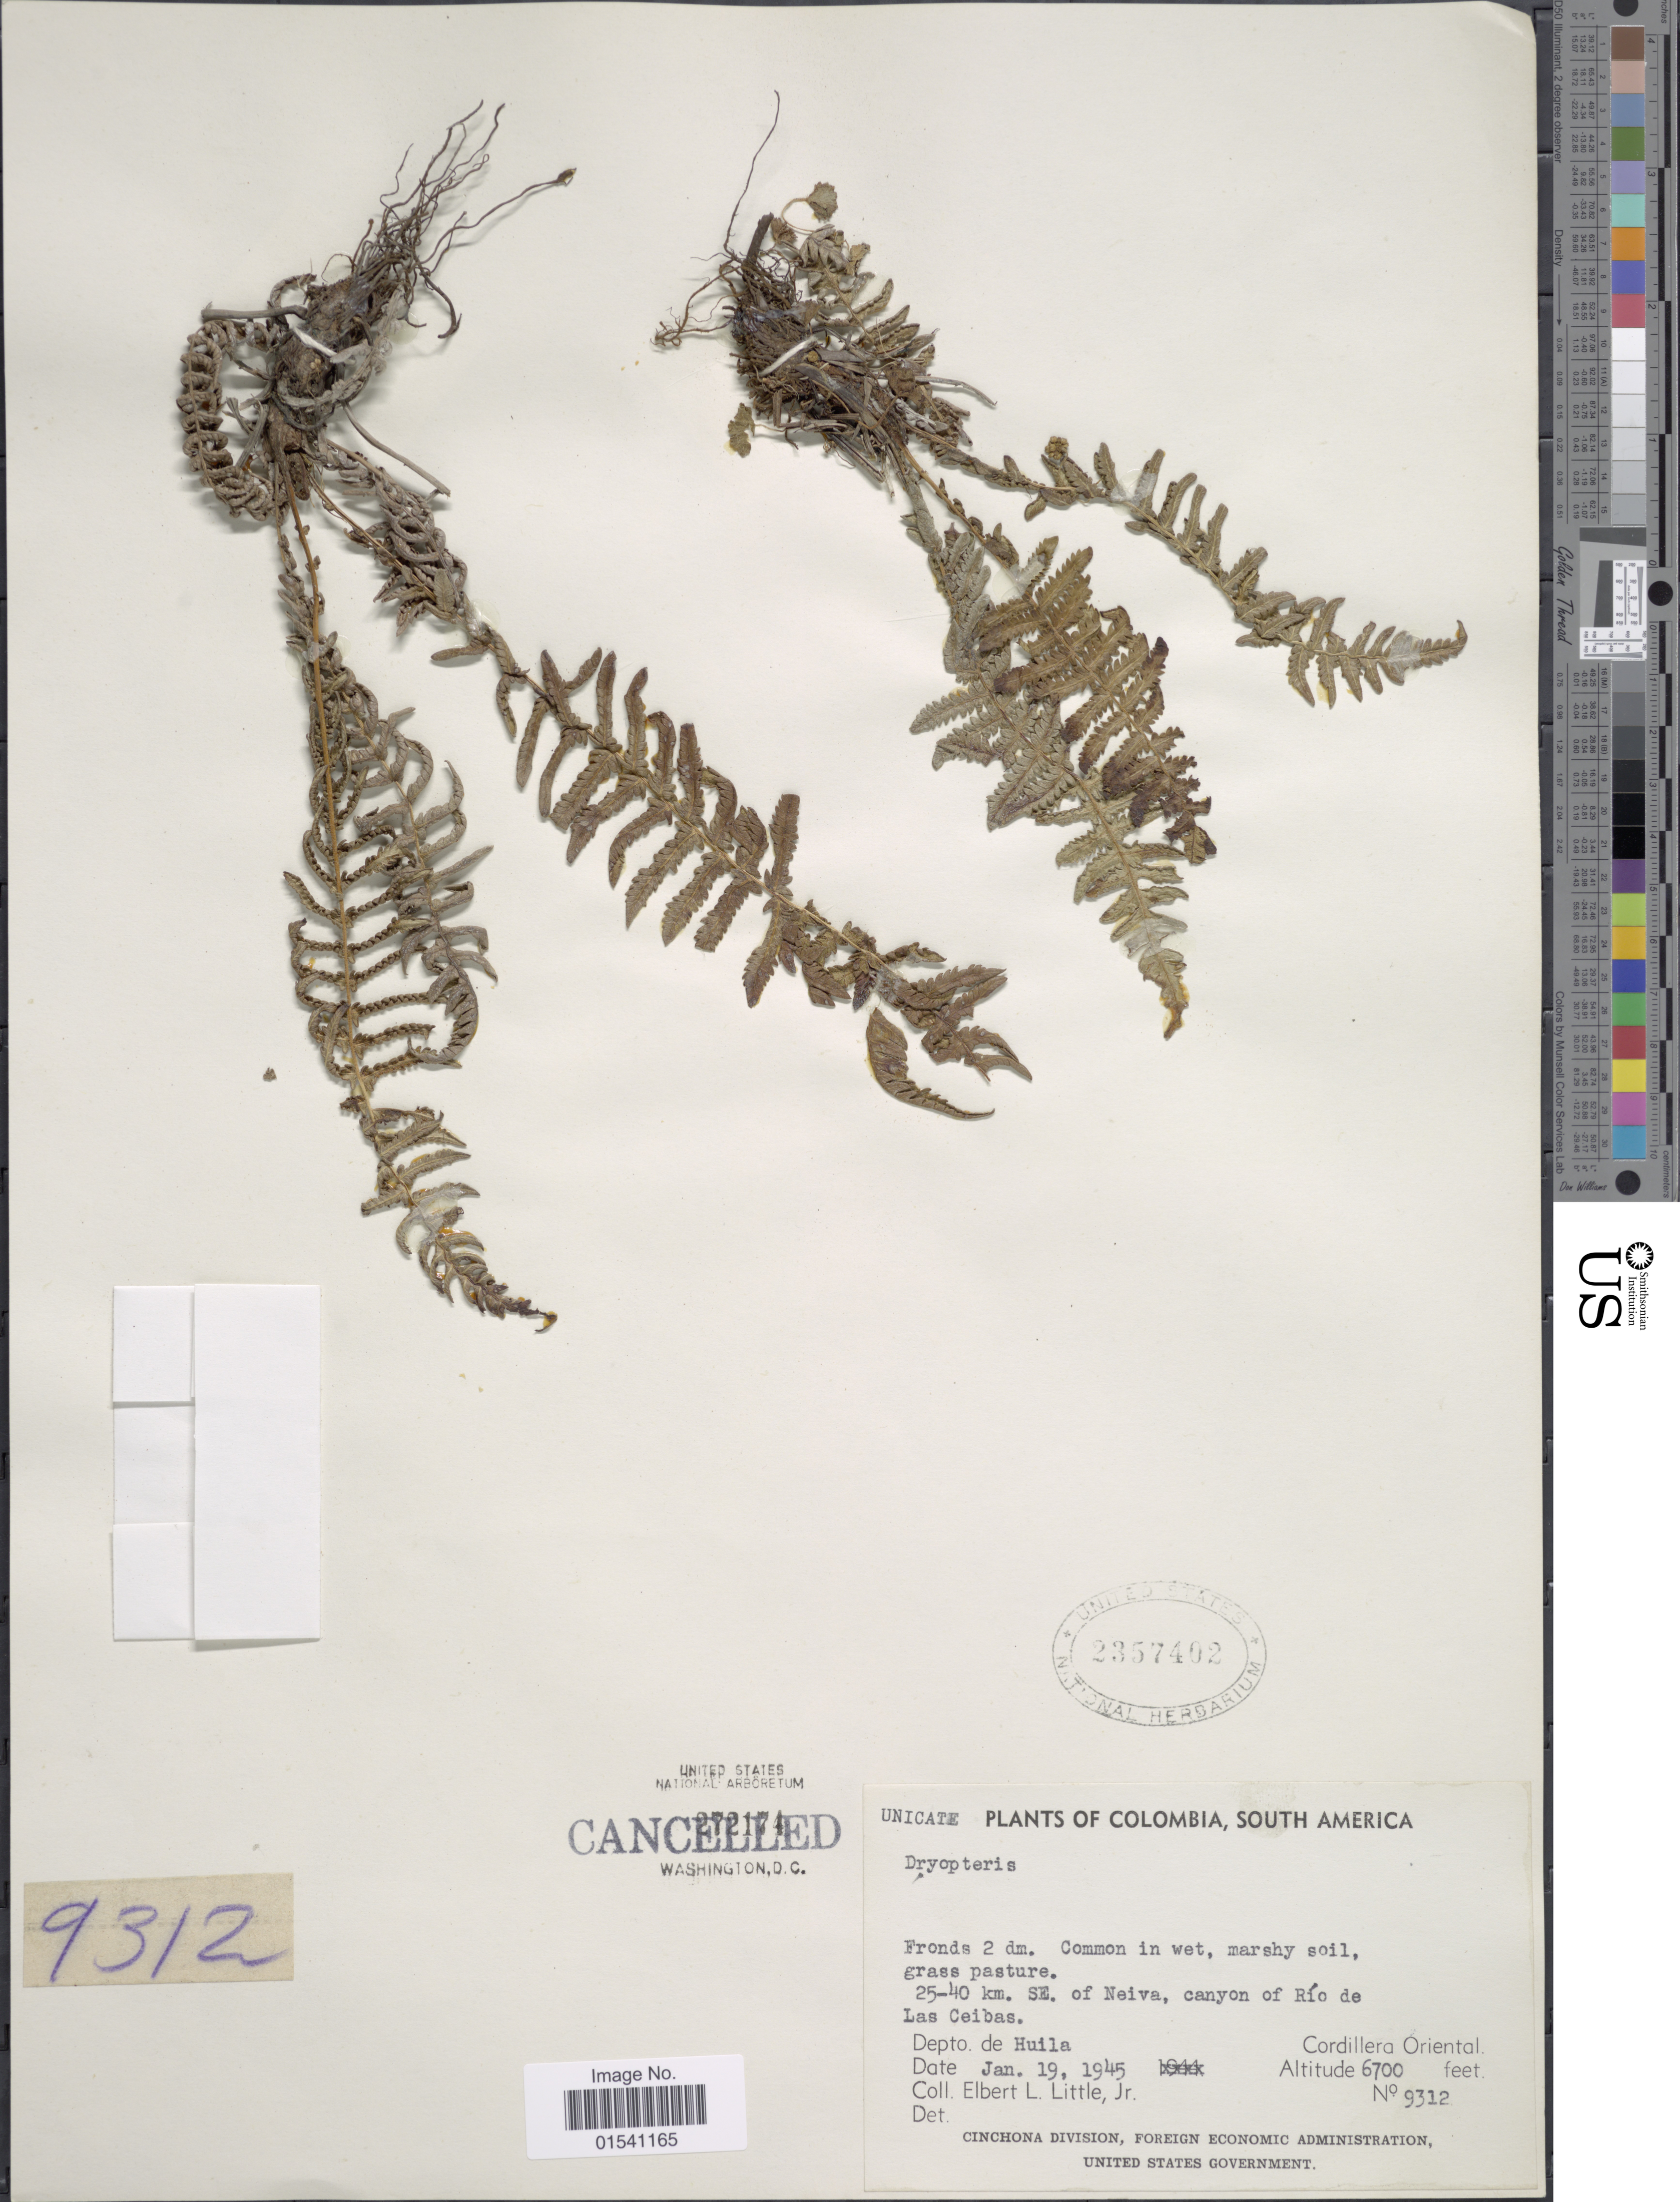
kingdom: Plantae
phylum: Tracheophyta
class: Polypodiopsida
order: Polypodiales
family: Thelypteridaceae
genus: Amauropelta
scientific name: Amauropelta sp.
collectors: E. L. Little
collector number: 9312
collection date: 1945-01-19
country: Colombia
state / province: Huila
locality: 25-40 km. SE of neiva, canyon of Río de Las ceibas. Depto de Huila, Cordillera Oriental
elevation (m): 2042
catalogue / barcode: US 2357402